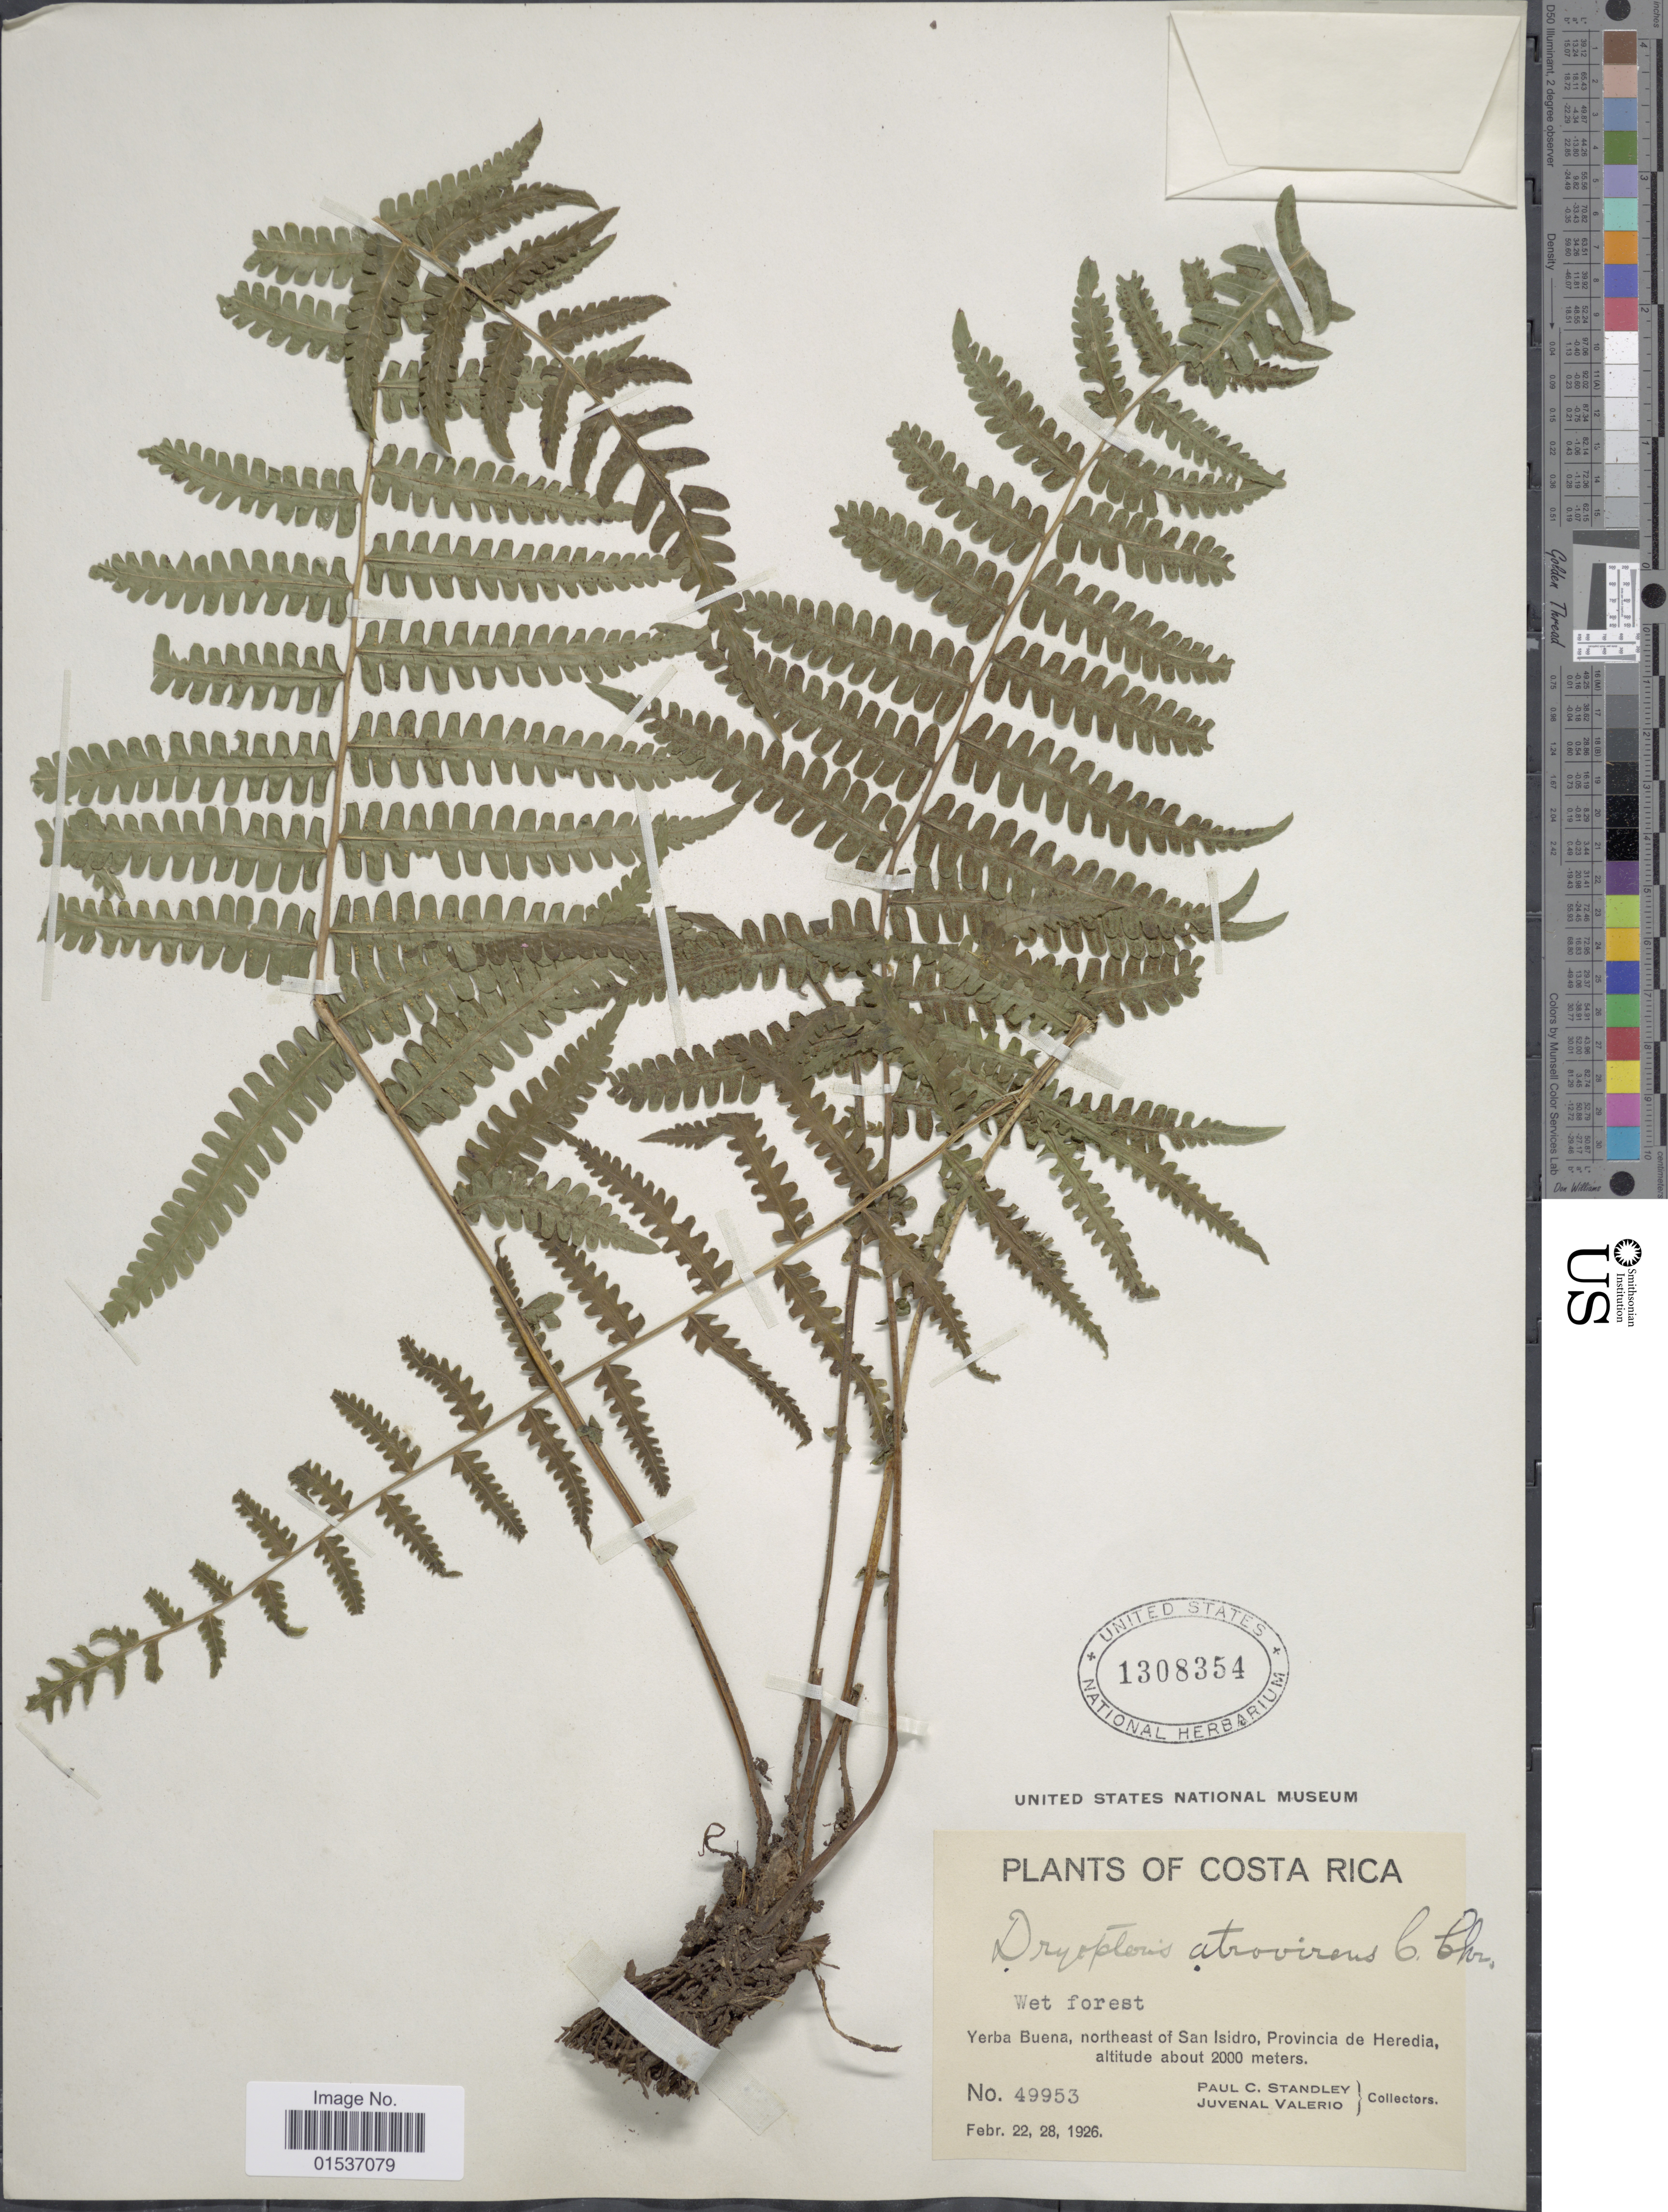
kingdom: Plantae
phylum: Tracheophyta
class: Polypodiopsida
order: Polypodiales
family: Thelypteridaceae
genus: Thelypteris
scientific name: Thelypteris atrovirens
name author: (C. Chr.) C.F. Reed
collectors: P. C. Standley & J. Valerio R.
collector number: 49953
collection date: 1926-02-22/1926-02-28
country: Costa Rica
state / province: Heredia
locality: Costa Rica. Yerba Buena, northeast of San Isidoro, Provincia de Heredia.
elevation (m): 2000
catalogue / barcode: US 1308354